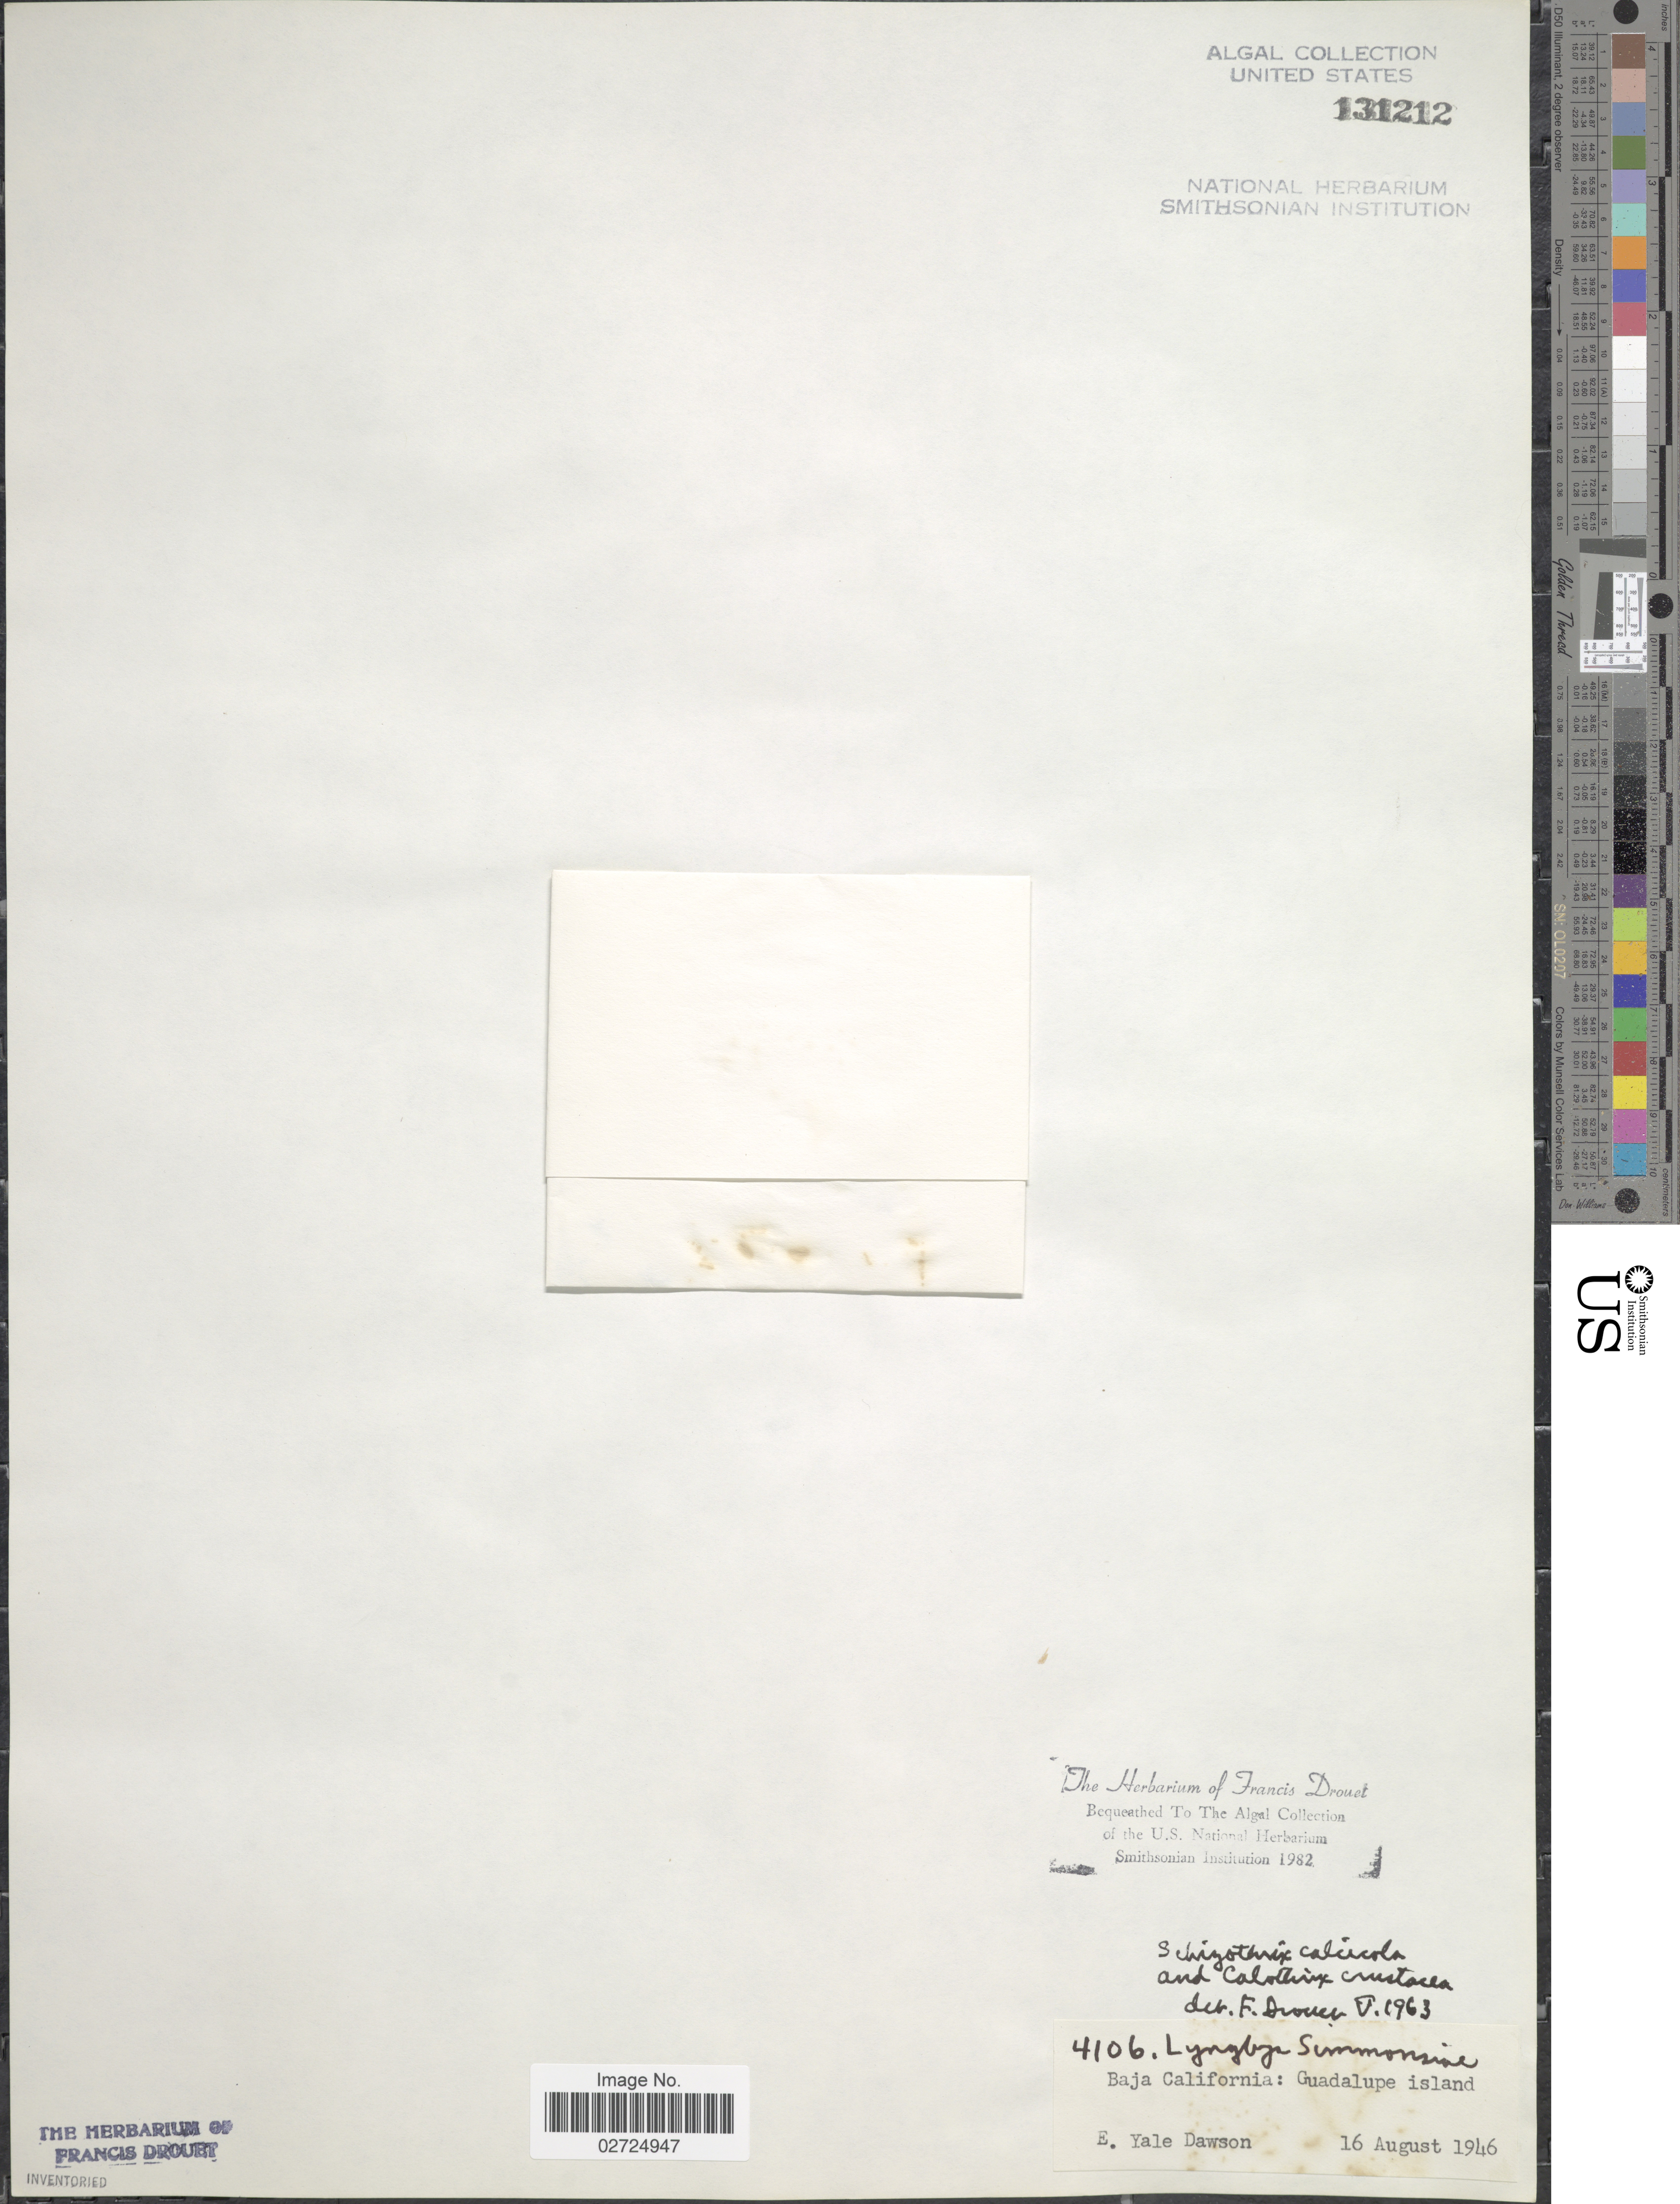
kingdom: Bacteria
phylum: Cyanobacteria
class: Cyanobacteriia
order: Leptolyngbyales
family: Trichocoleusaceae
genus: Schizothrix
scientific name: Schizothrix calcicola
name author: Gomont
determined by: Drouet, F. E.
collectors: E. Y. Dawson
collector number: EYD 4106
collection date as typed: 16 Aug 1946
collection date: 1946-08-16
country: Mexico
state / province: Baja California Norte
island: Isla Guadalupe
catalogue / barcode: US 131212